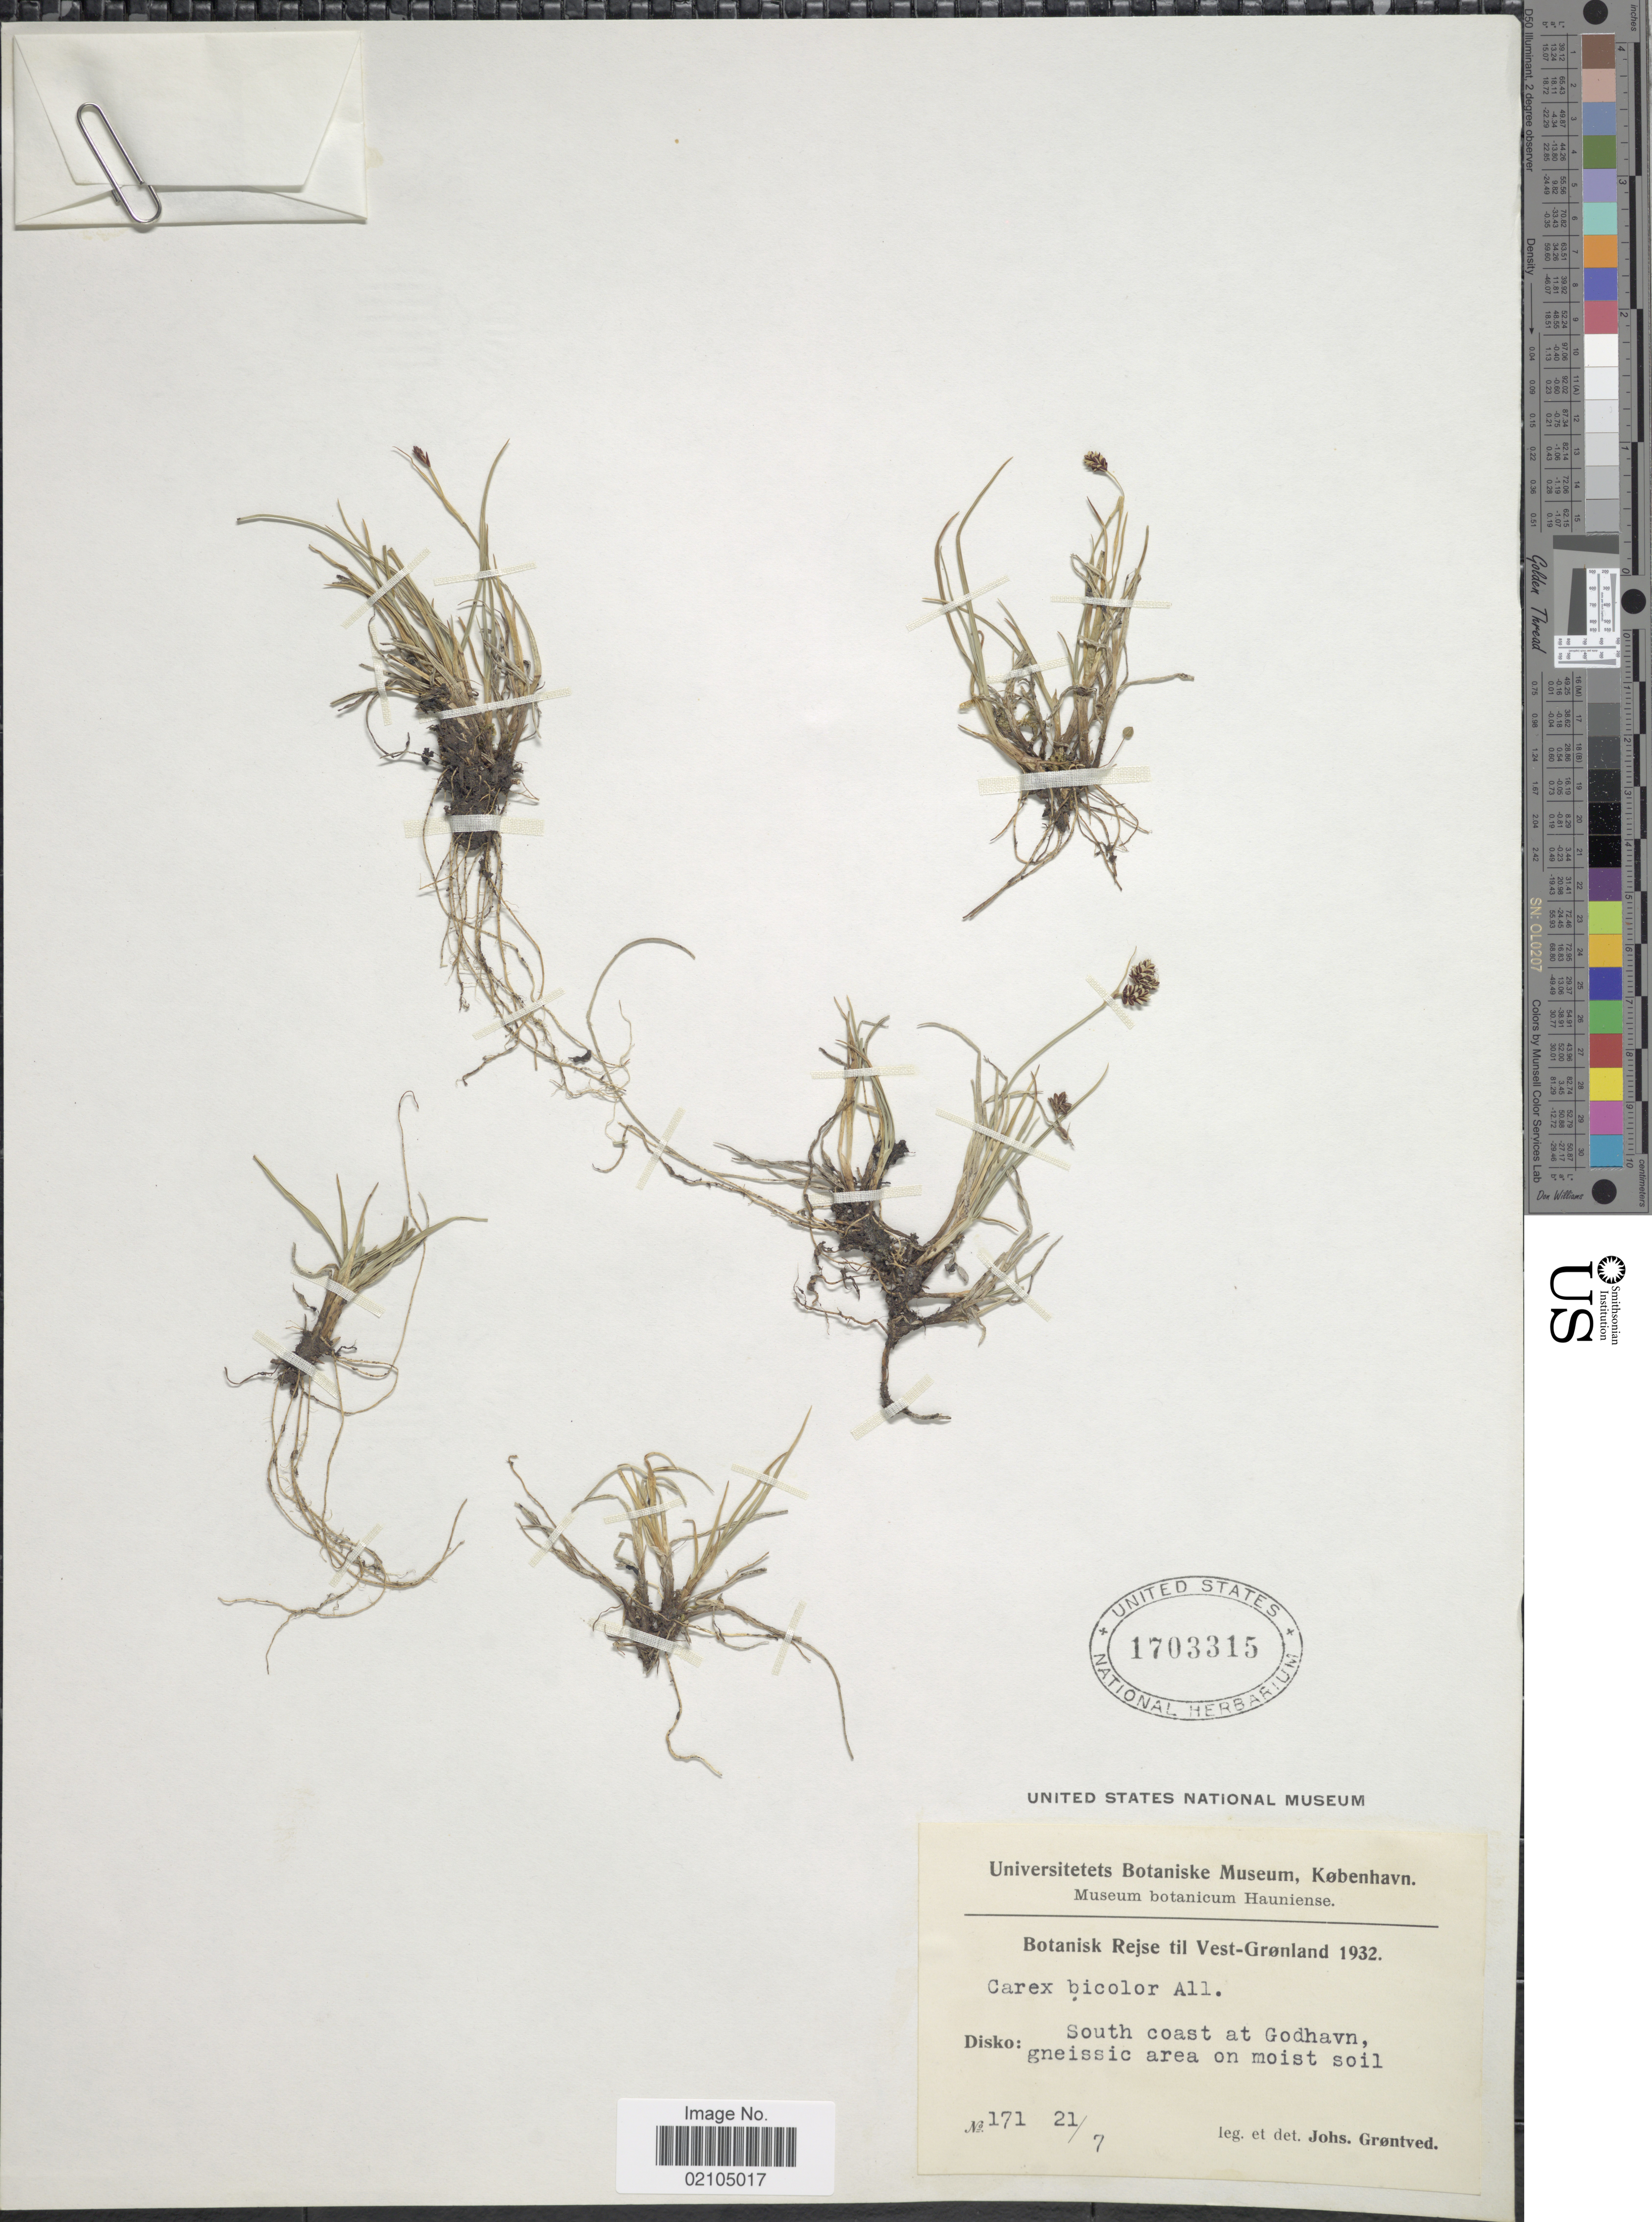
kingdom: Plantae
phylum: Tracheophyta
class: Liliopsida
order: Poales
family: Cyperaceae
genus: Carex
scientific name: Carex bicolor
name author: Bellardi ex All.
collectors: J. Grøntved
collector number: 171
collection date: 1932-07-21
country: Greenland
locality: Vest-Gronland. Disko: South coast at Godhavn, gneissic area on moist soil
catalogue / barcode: US 1703315